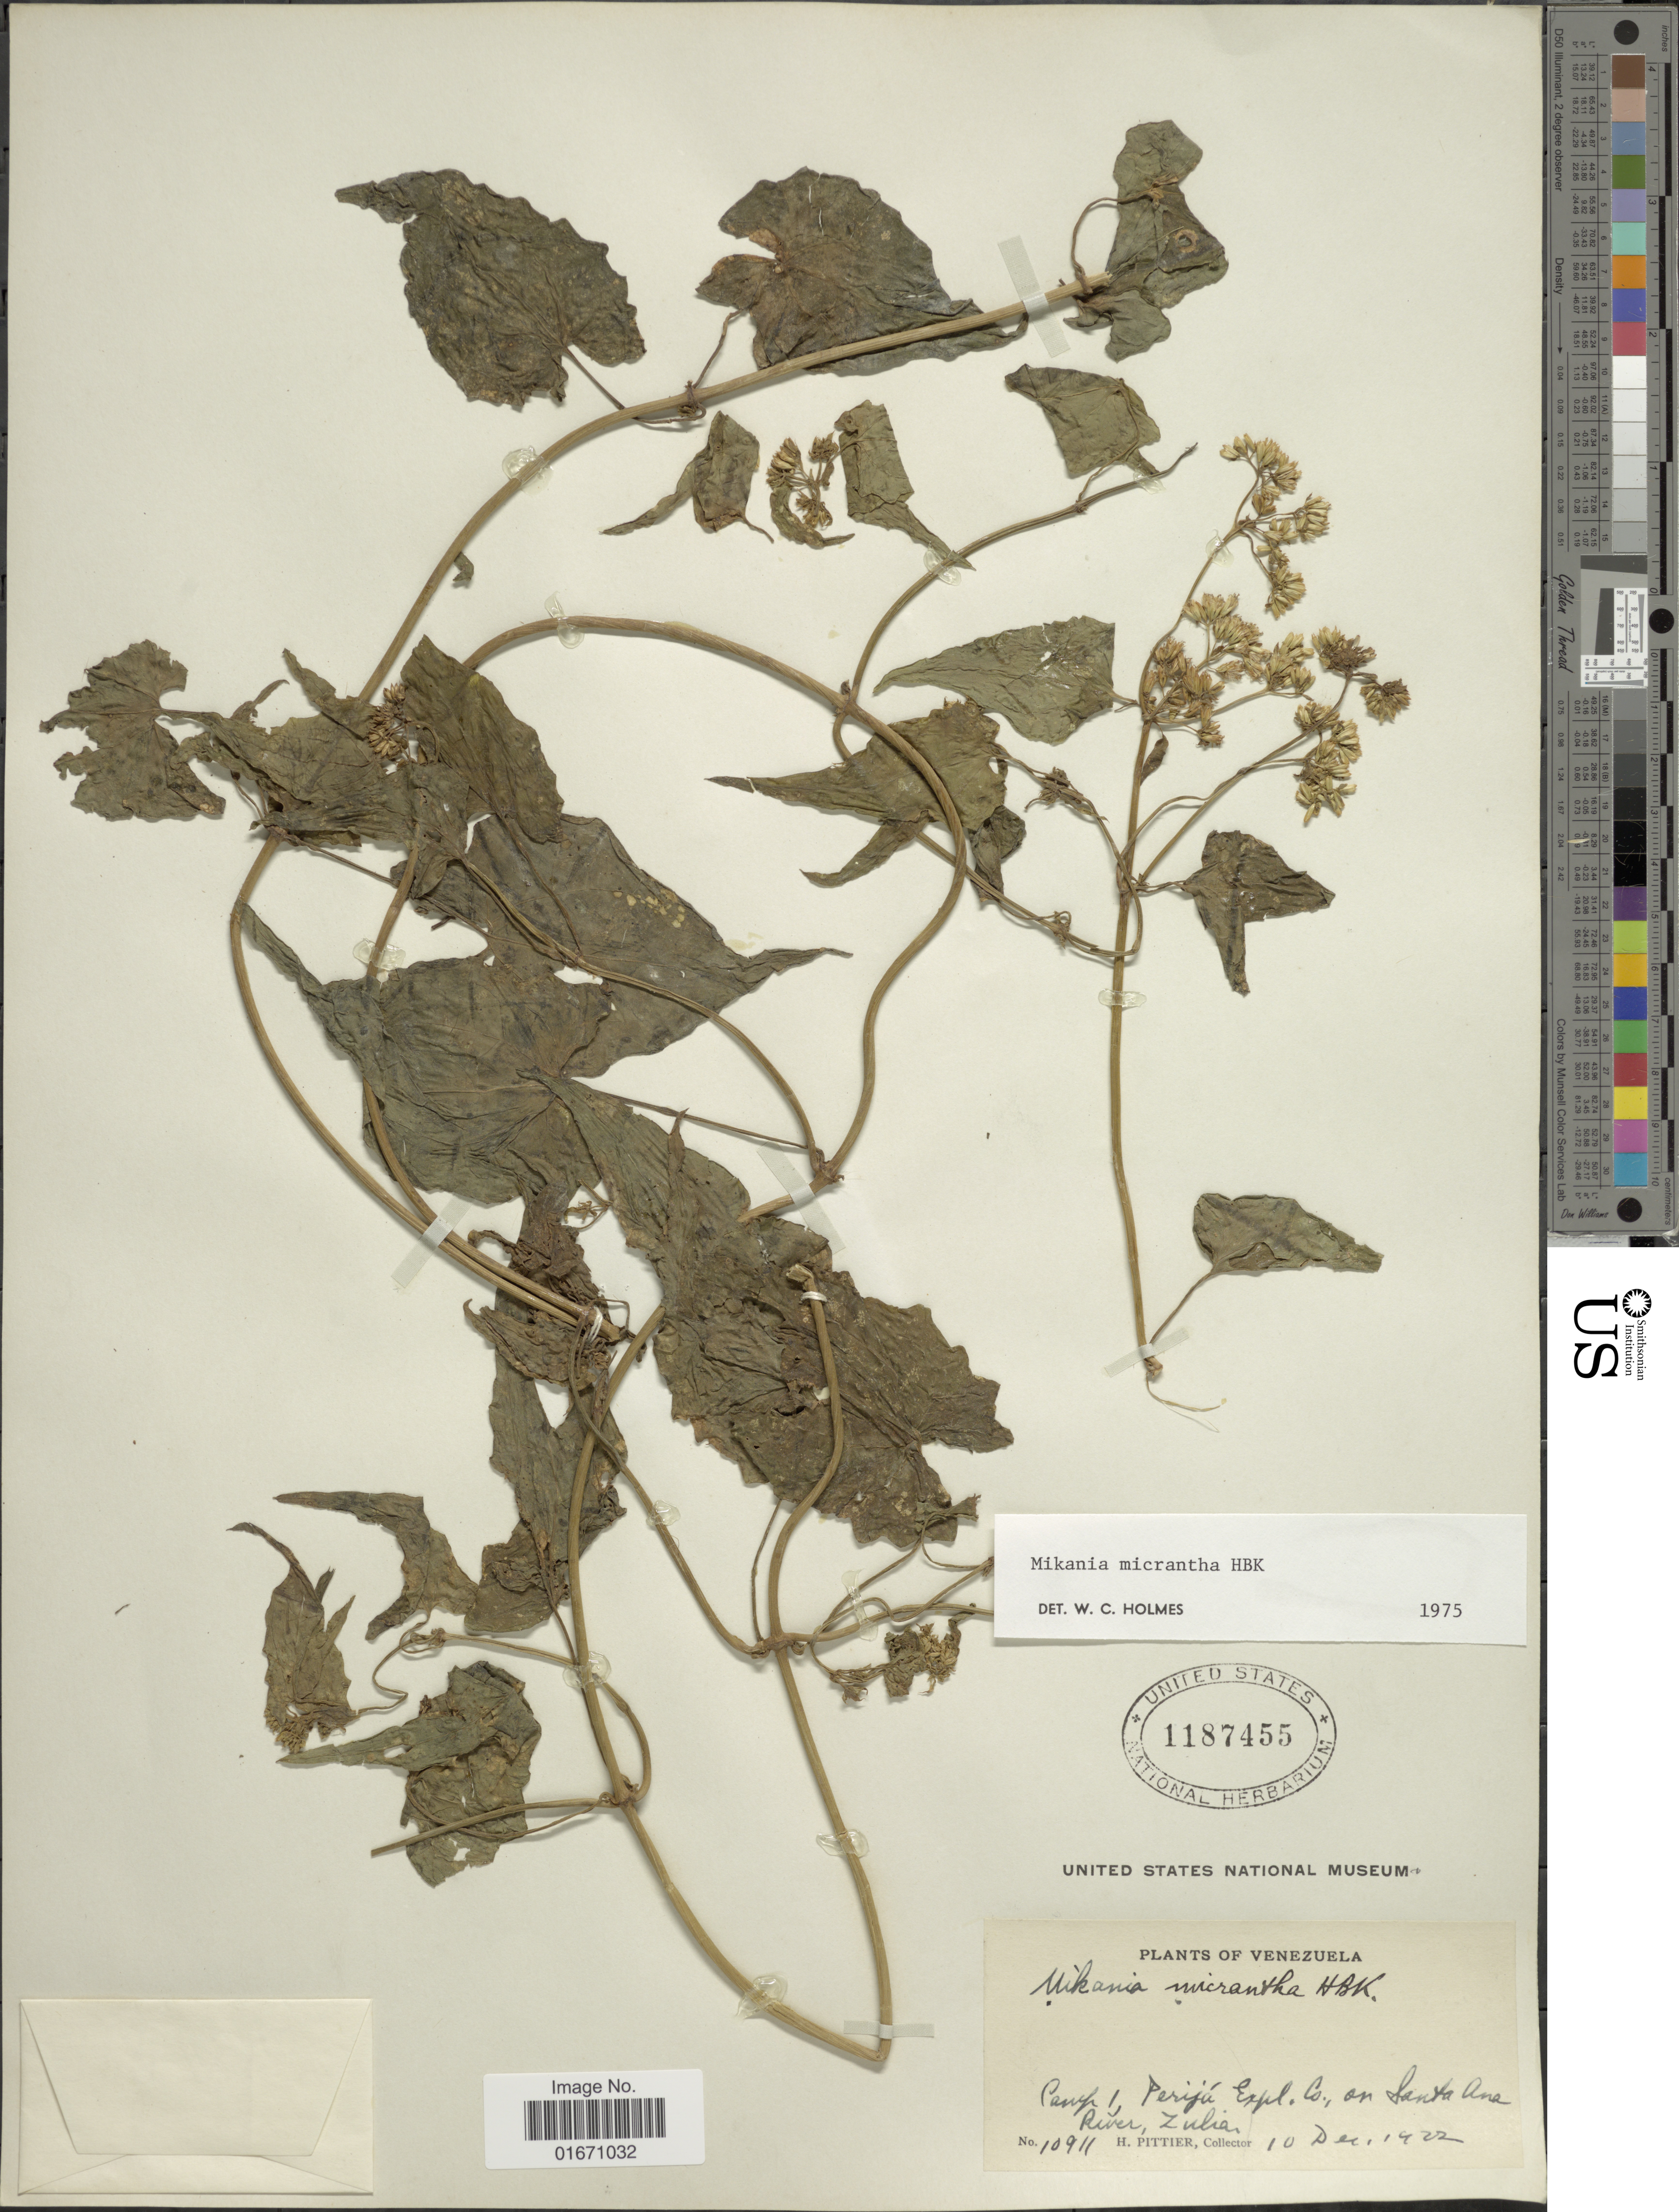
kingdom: Plantae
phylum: Tracheophyta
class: Magnoliopsida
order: Asterales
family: Asteraceae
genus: Mikania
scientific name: Mikania micrantha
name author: Kunth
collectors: H. F. Pittier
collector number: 10911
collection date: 1922-12-10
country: Venezuela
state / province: Zulia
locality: Camp1, Perija Expl. Co., on Santa Ana River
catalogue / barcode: US 1187455